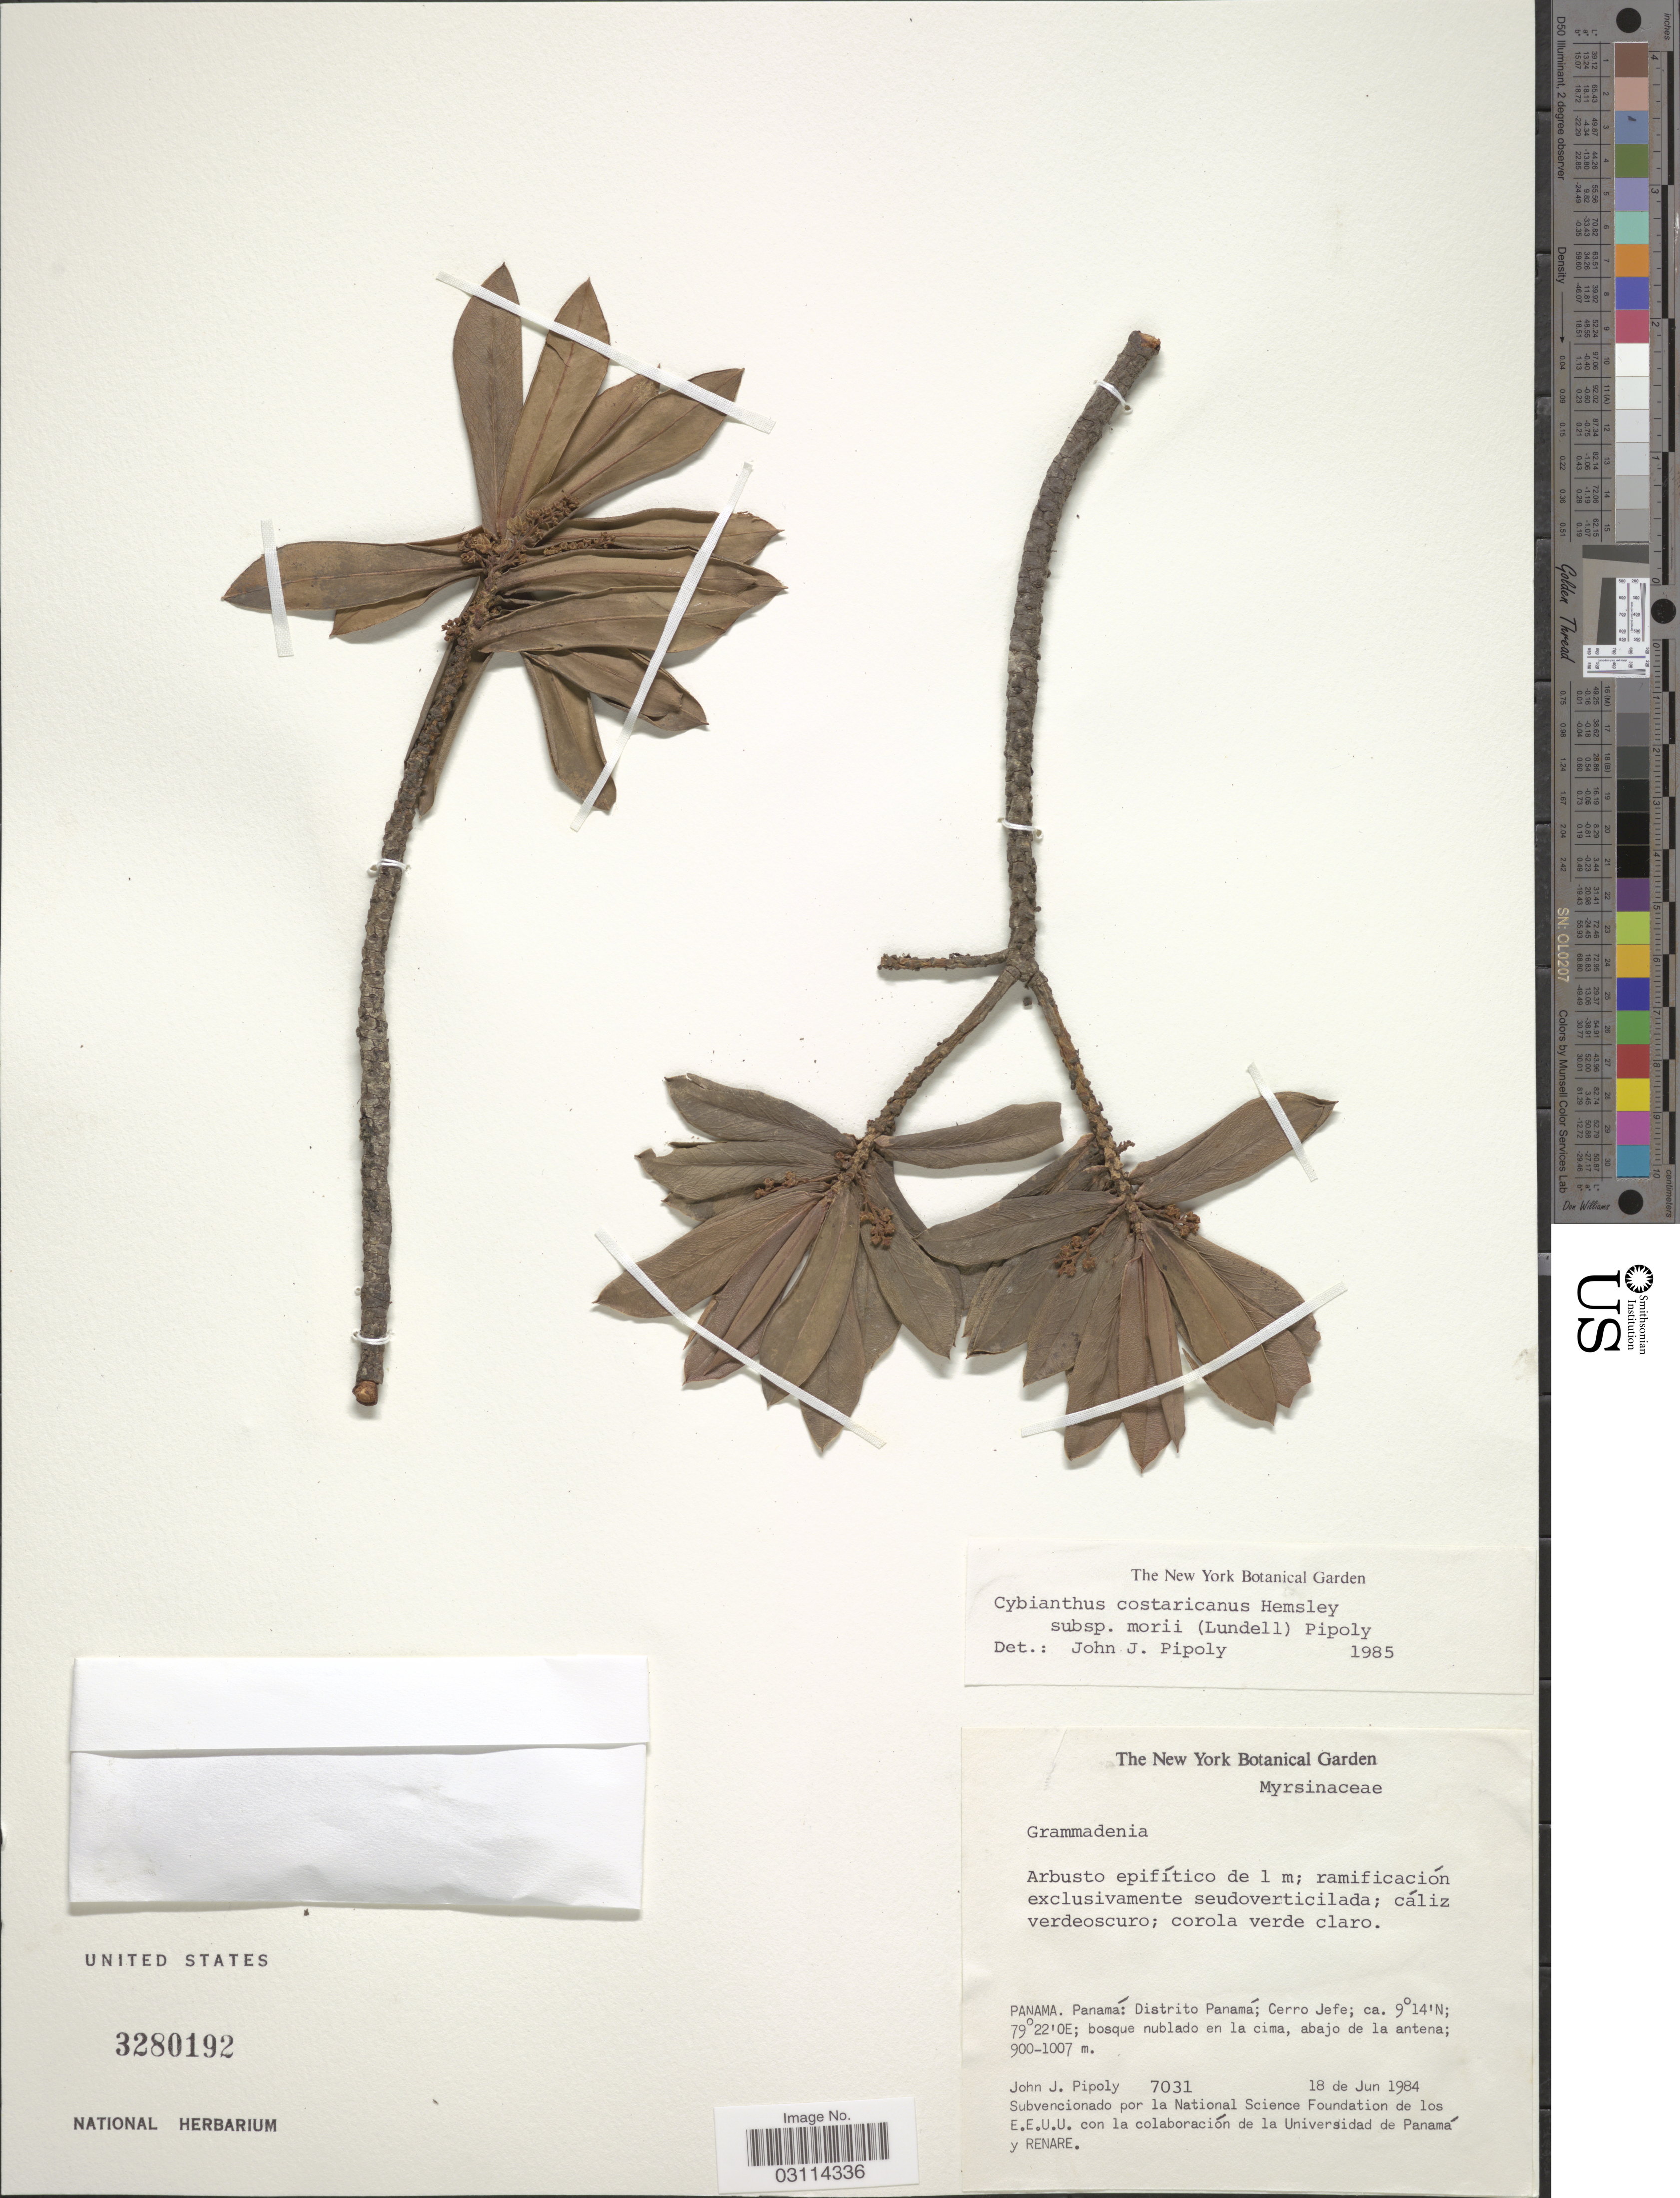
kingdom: Plantae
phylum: Tracheophyta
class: Magnoliopsida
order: Ericales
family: Primulaceae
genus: Cybianthus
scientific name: Cybianthus costaricanus subsp. morii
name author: (Lundell) Pipoly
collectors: J. J. Pipoly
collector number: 7031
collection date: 1984-06-18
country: Panama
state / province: Panamá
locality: Distrito Panamá; Cerro Jefe; bosque nublado en la cima, abajo de la antena.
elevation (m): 900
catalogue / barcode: US 3280192